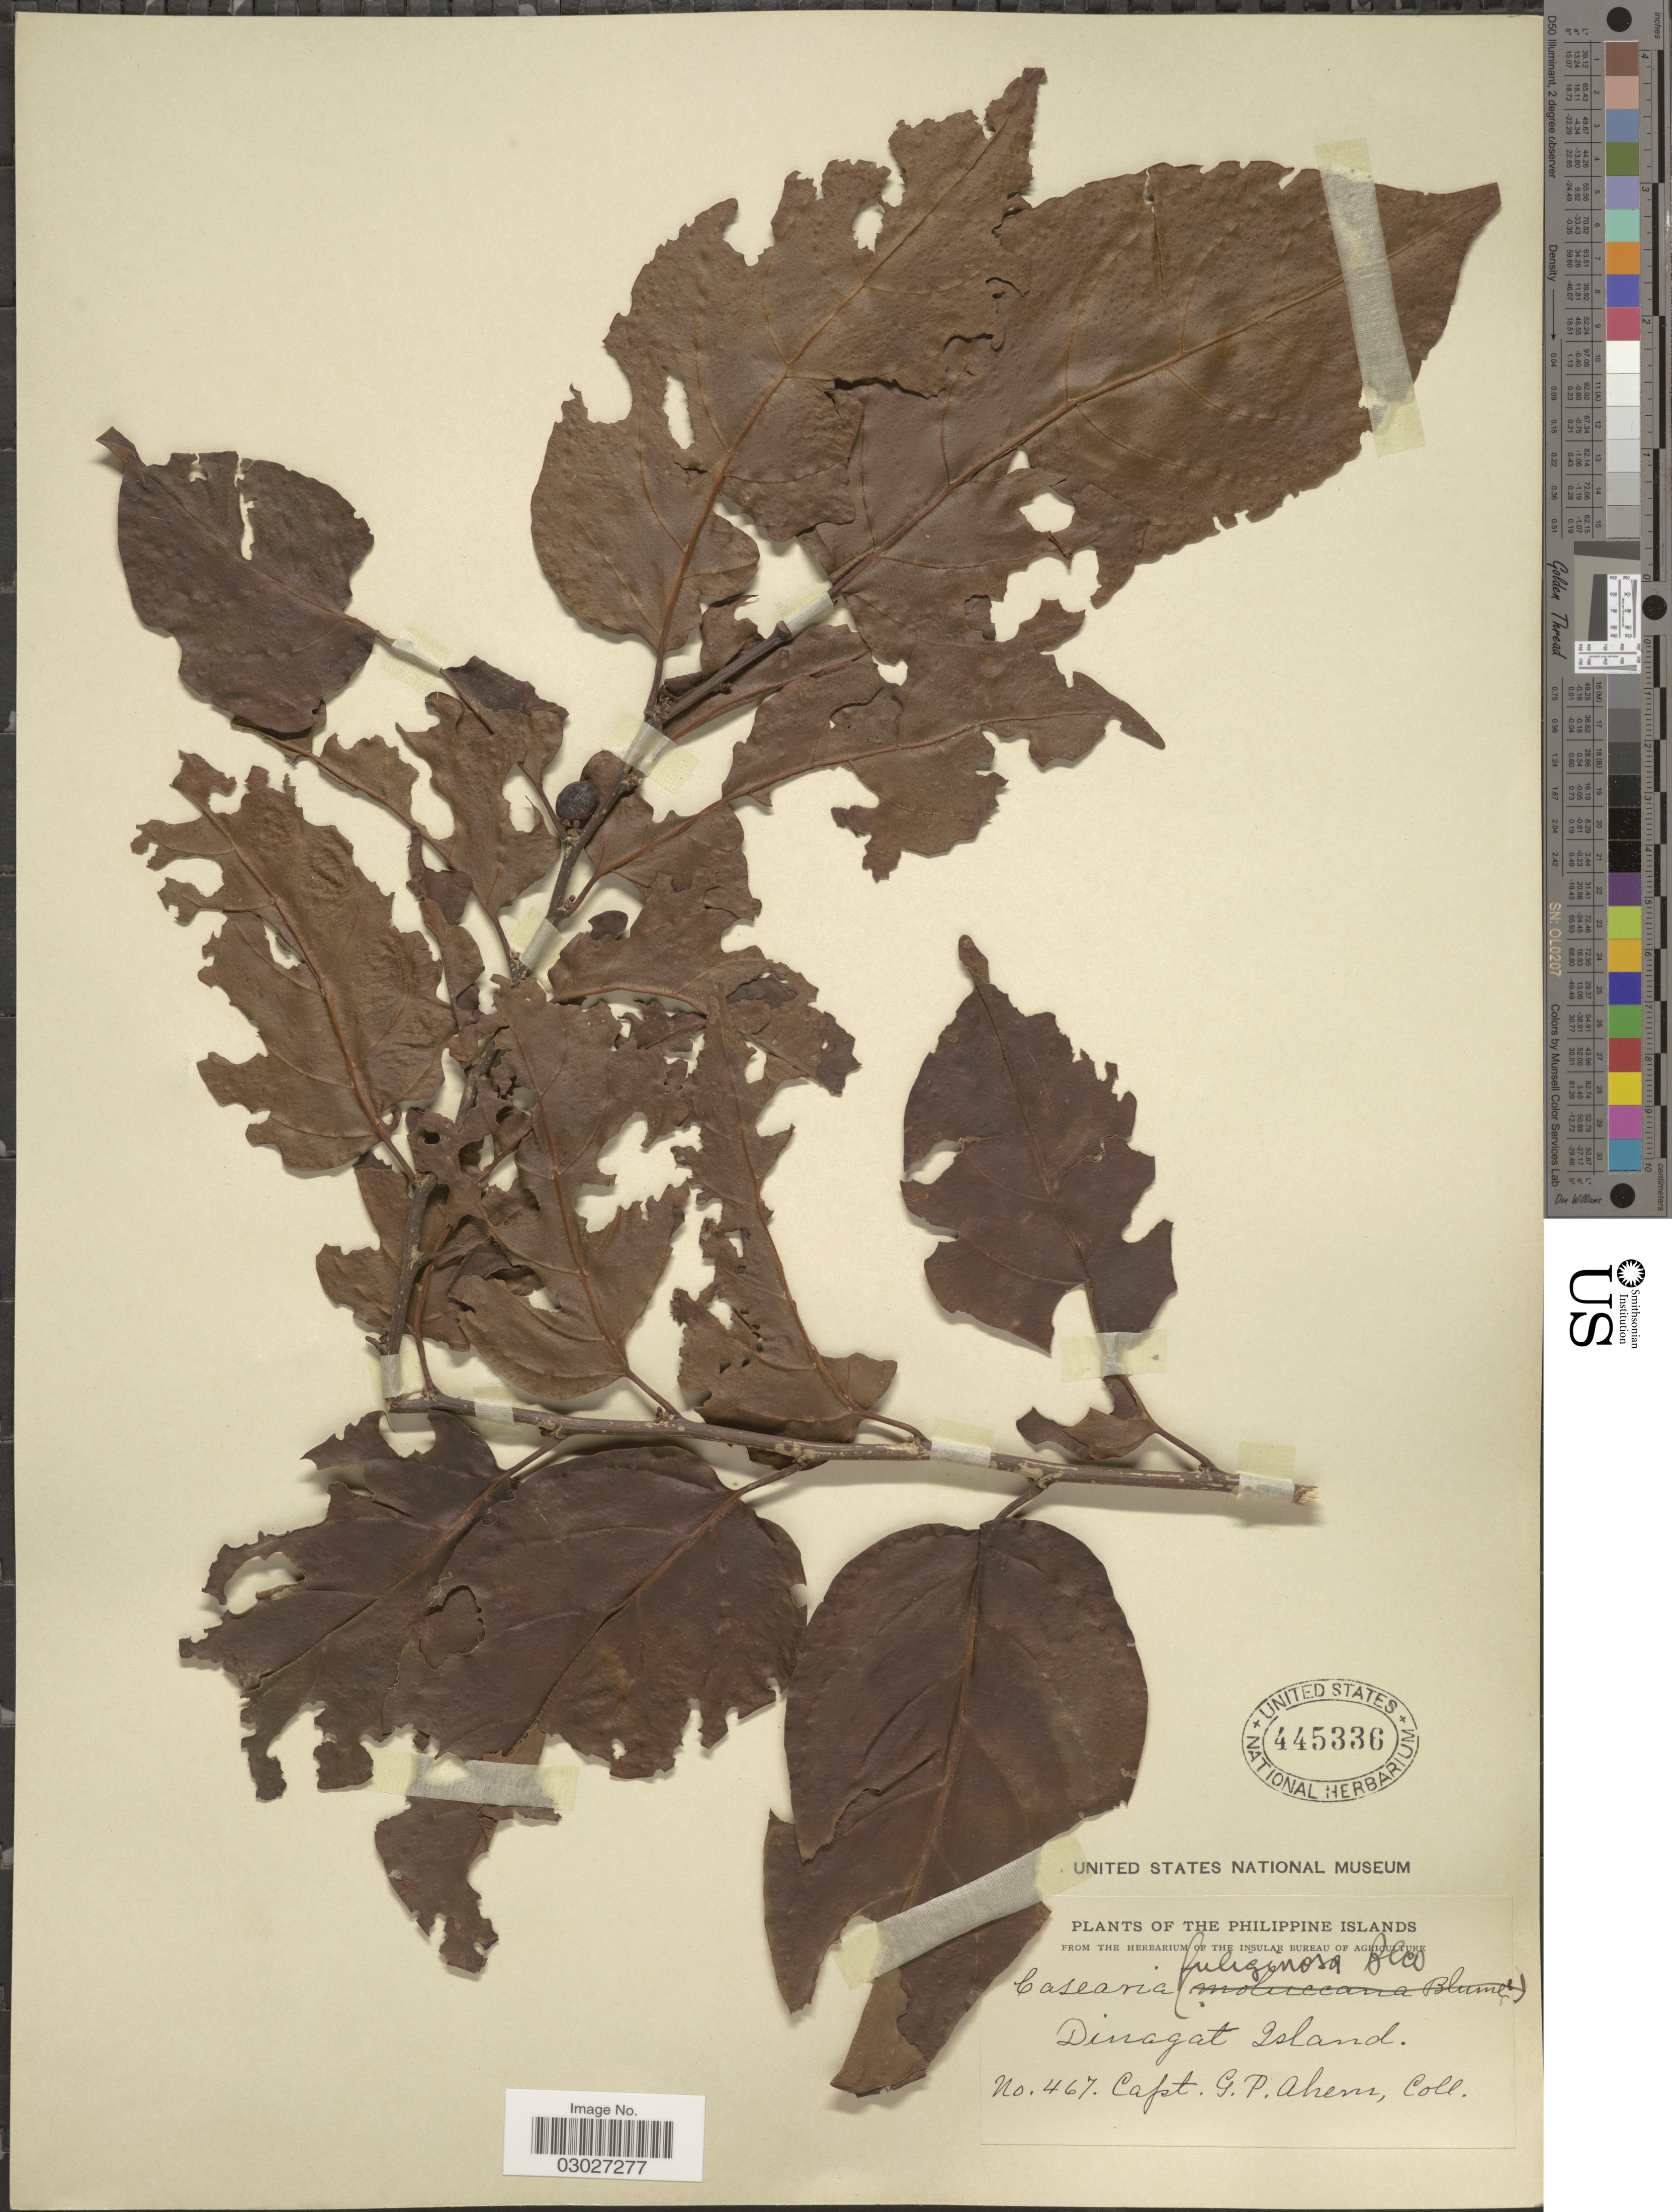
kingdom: Plantae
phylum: Tracheophyta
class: Magnoliopsida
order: Malpighiales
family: Salicaceae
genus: Casearia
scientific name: Casearia fuliginosa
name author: (Blanco) Blanco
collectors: G. Ahem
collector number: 467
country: Philippines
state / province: Caraga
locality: The Philippine Islands, Dinagat Island.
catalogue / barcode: US 445336